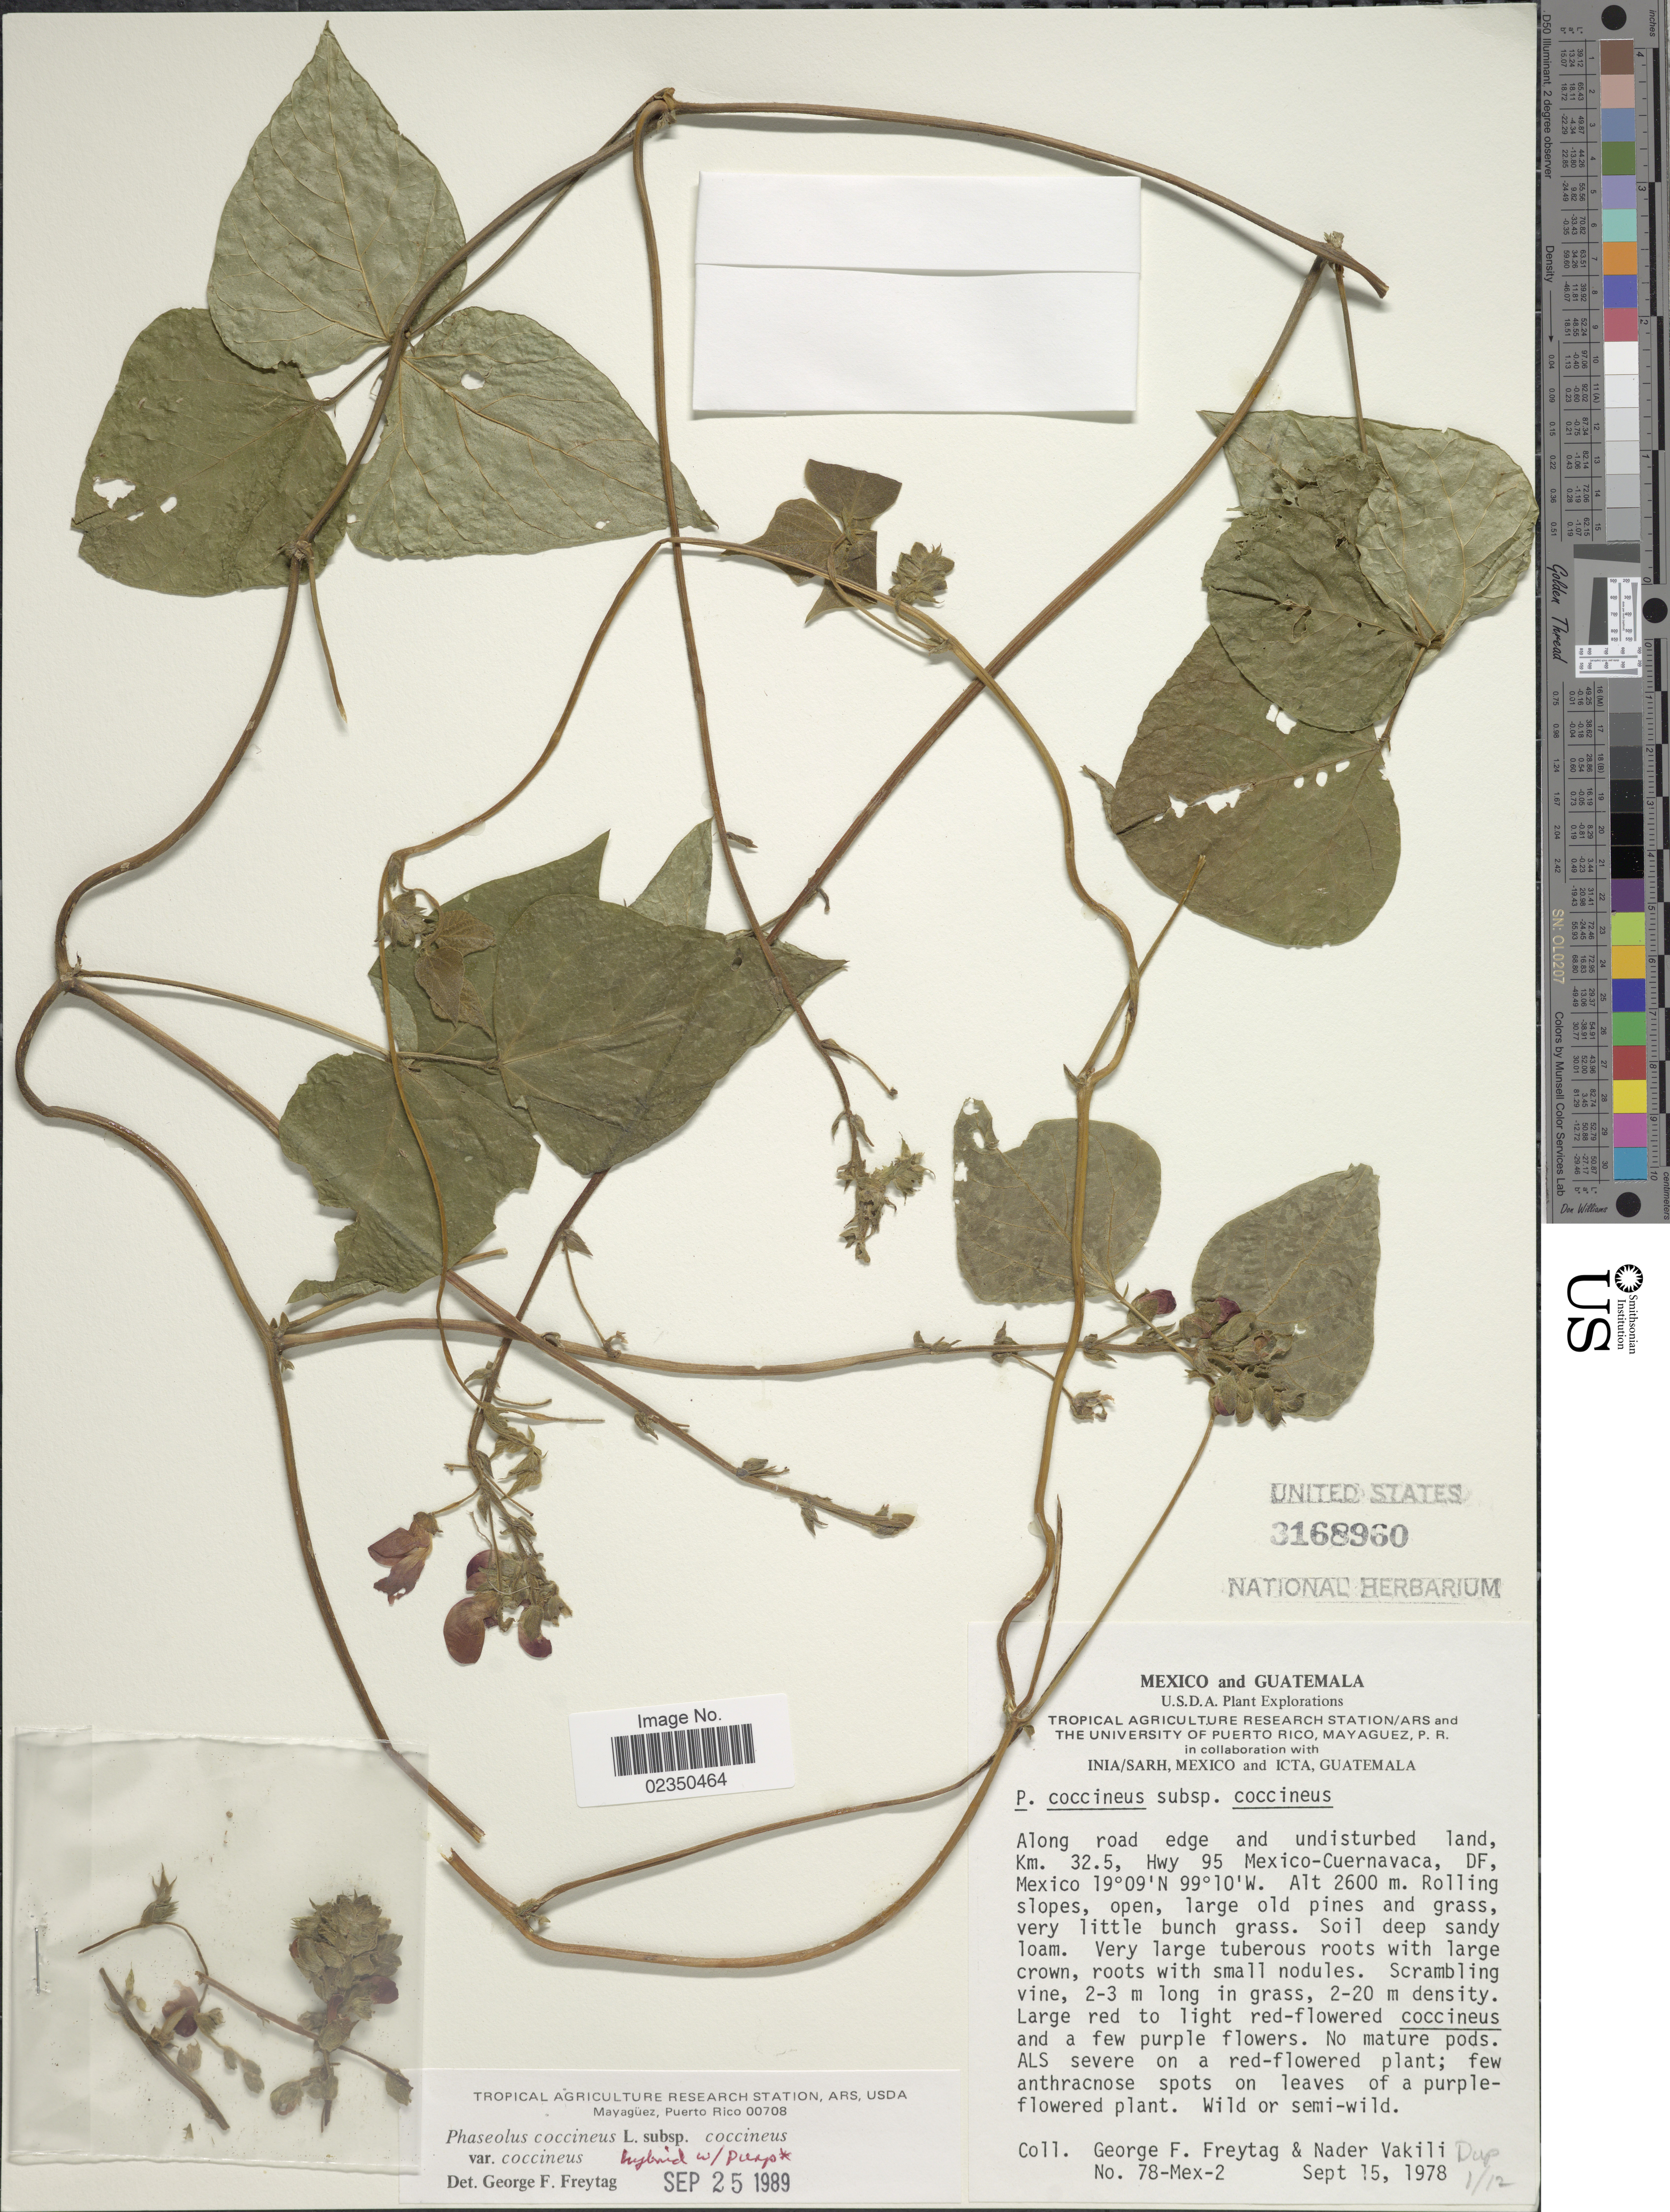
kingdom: Plantae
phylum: Tracheophyta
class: Magnoliopsida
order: Fabales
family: Fabaceae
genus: Phaseolus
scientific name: Phaseolus coccineus var. coccineus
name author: L.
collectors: G. F. Freytag & N. Vakili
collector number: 78-Mex-2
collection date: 1978-09-15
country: Mexico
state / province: Distrito Federal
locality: Along road edge and undisturbed land, Km. 32.5, Hwy 95 Mexico-Cuernavaca.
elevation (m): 2600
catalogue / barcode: US 3168960